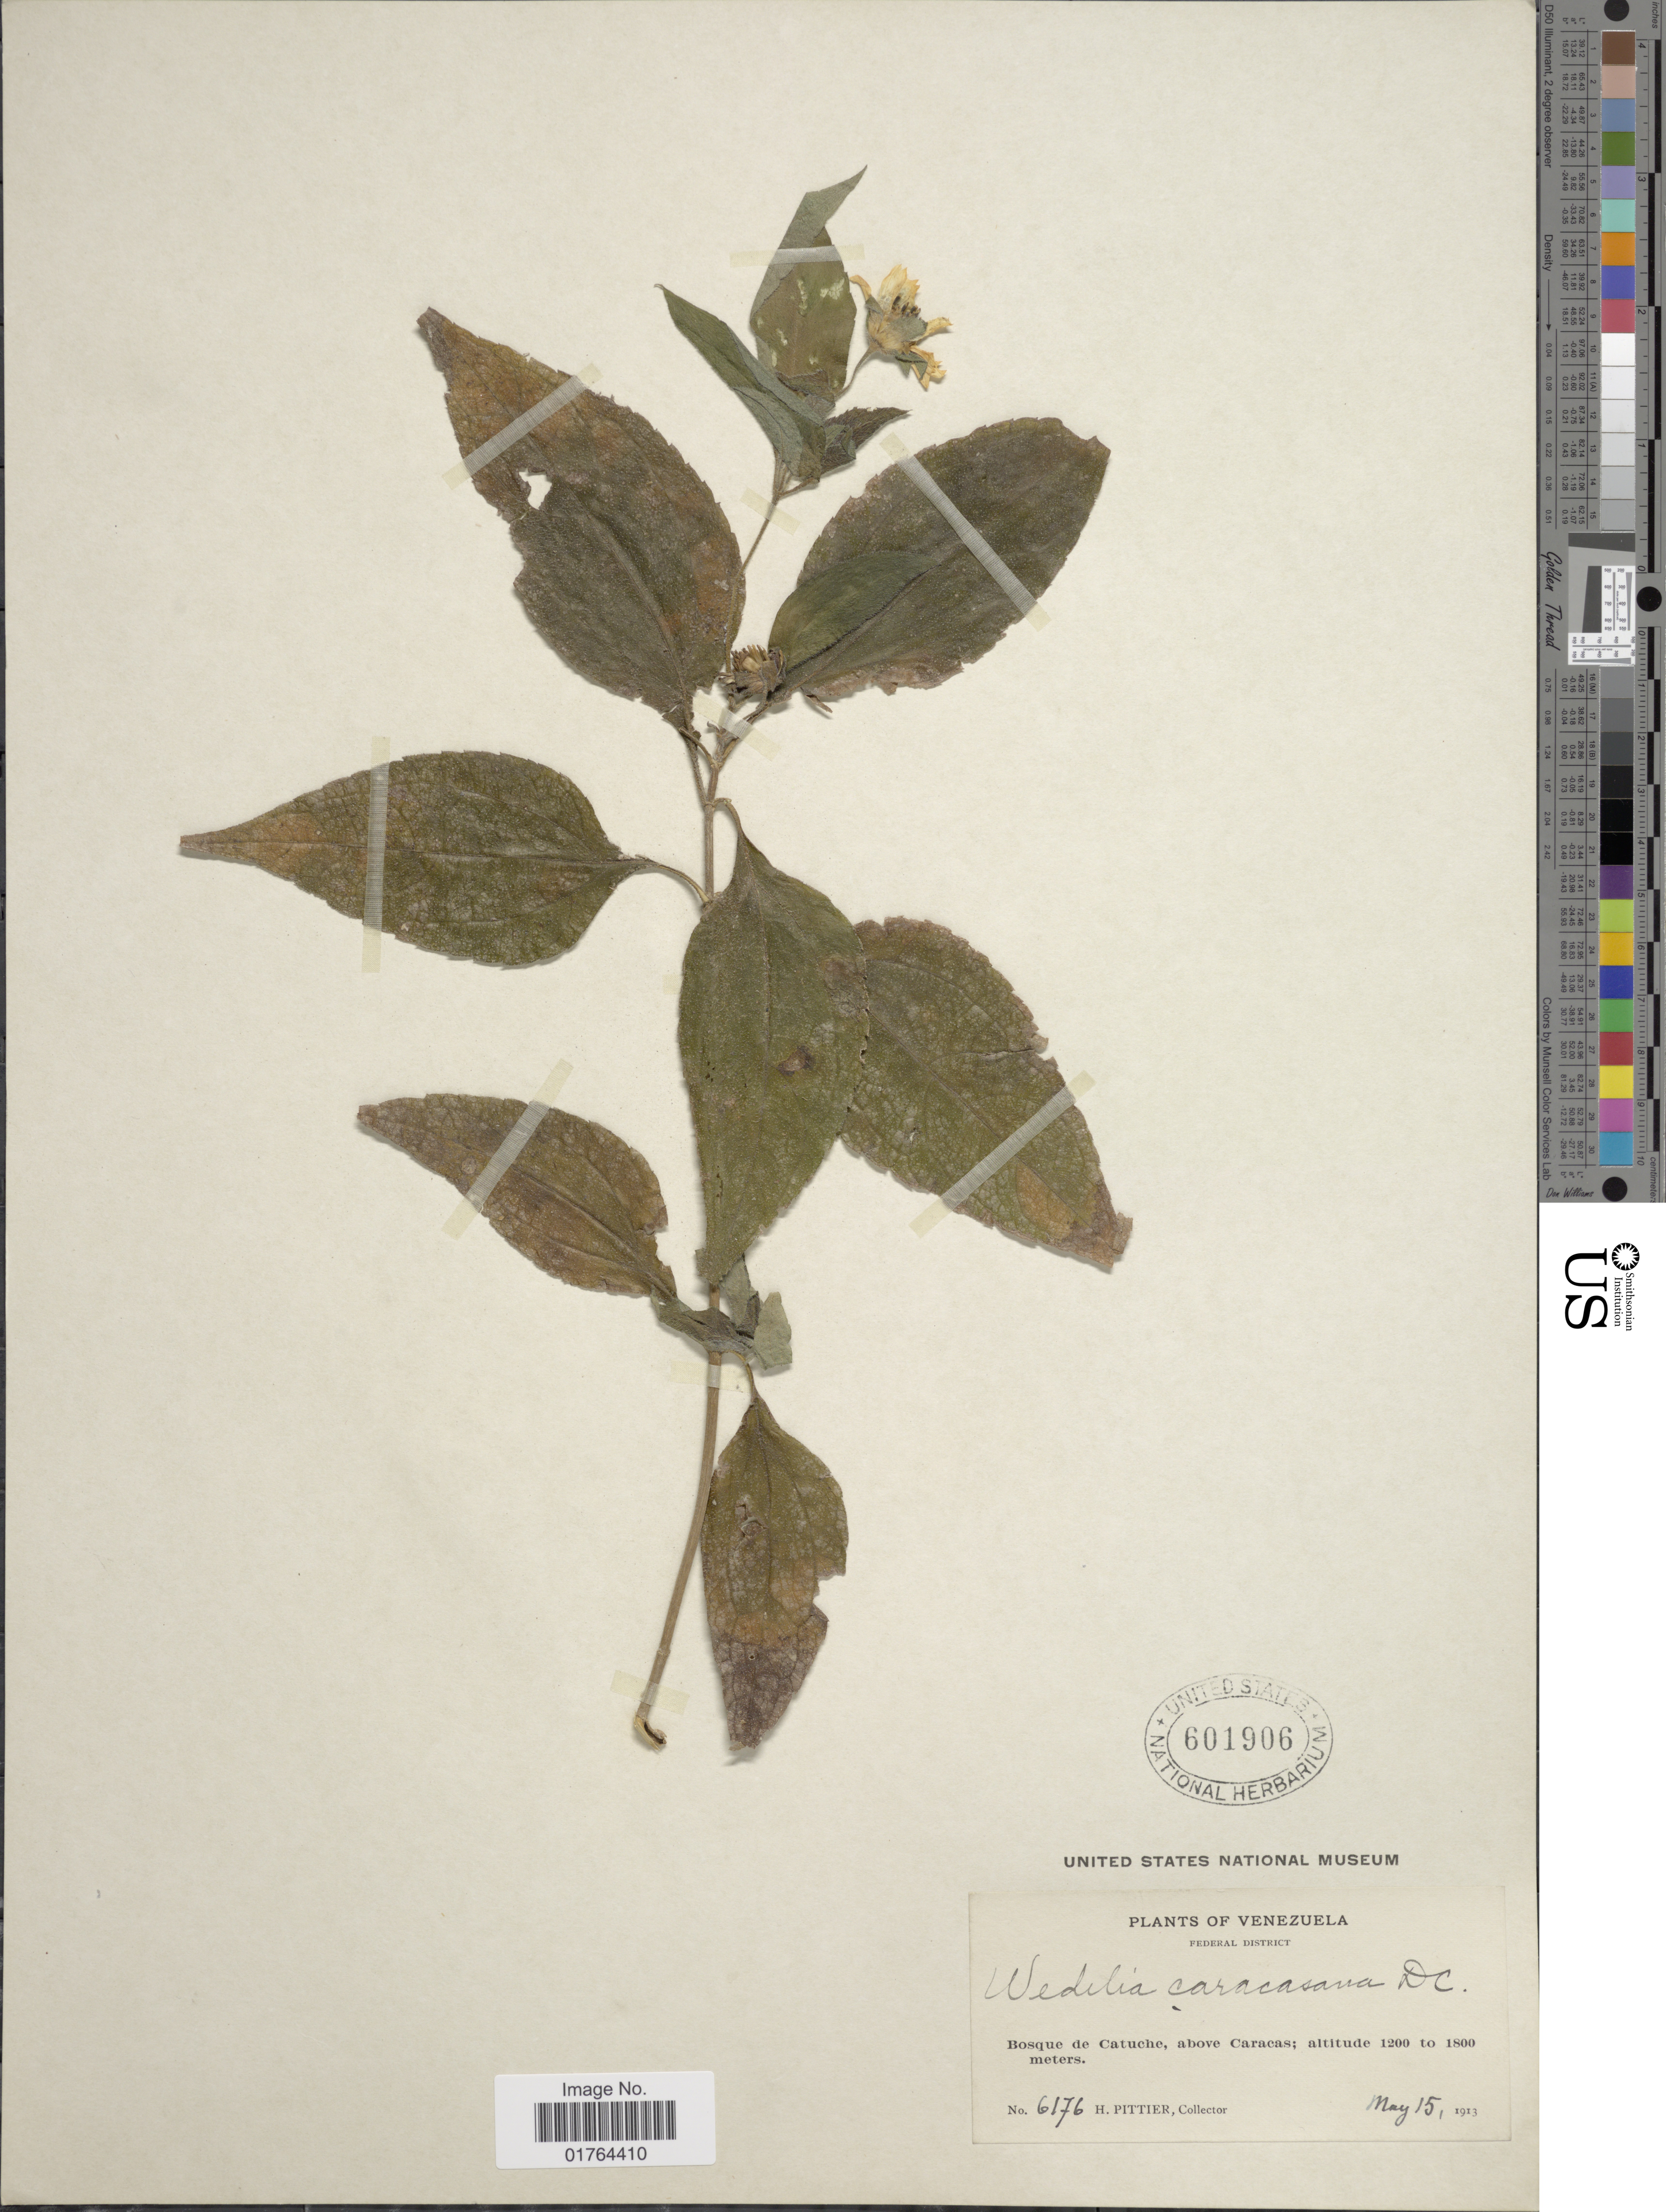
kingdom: Plantae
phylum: Tracheophyta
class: Magnoliopsida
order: Asterales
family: Asteraceae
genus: Wedelia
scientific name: Wedelia calycina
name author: Rich.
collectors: H. F. Pittier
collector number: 6176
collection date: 1913-05-15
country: Venezuela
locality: Federal District, Bosque de Catuche, above Caracas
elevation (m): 1200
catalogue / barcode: US 601906